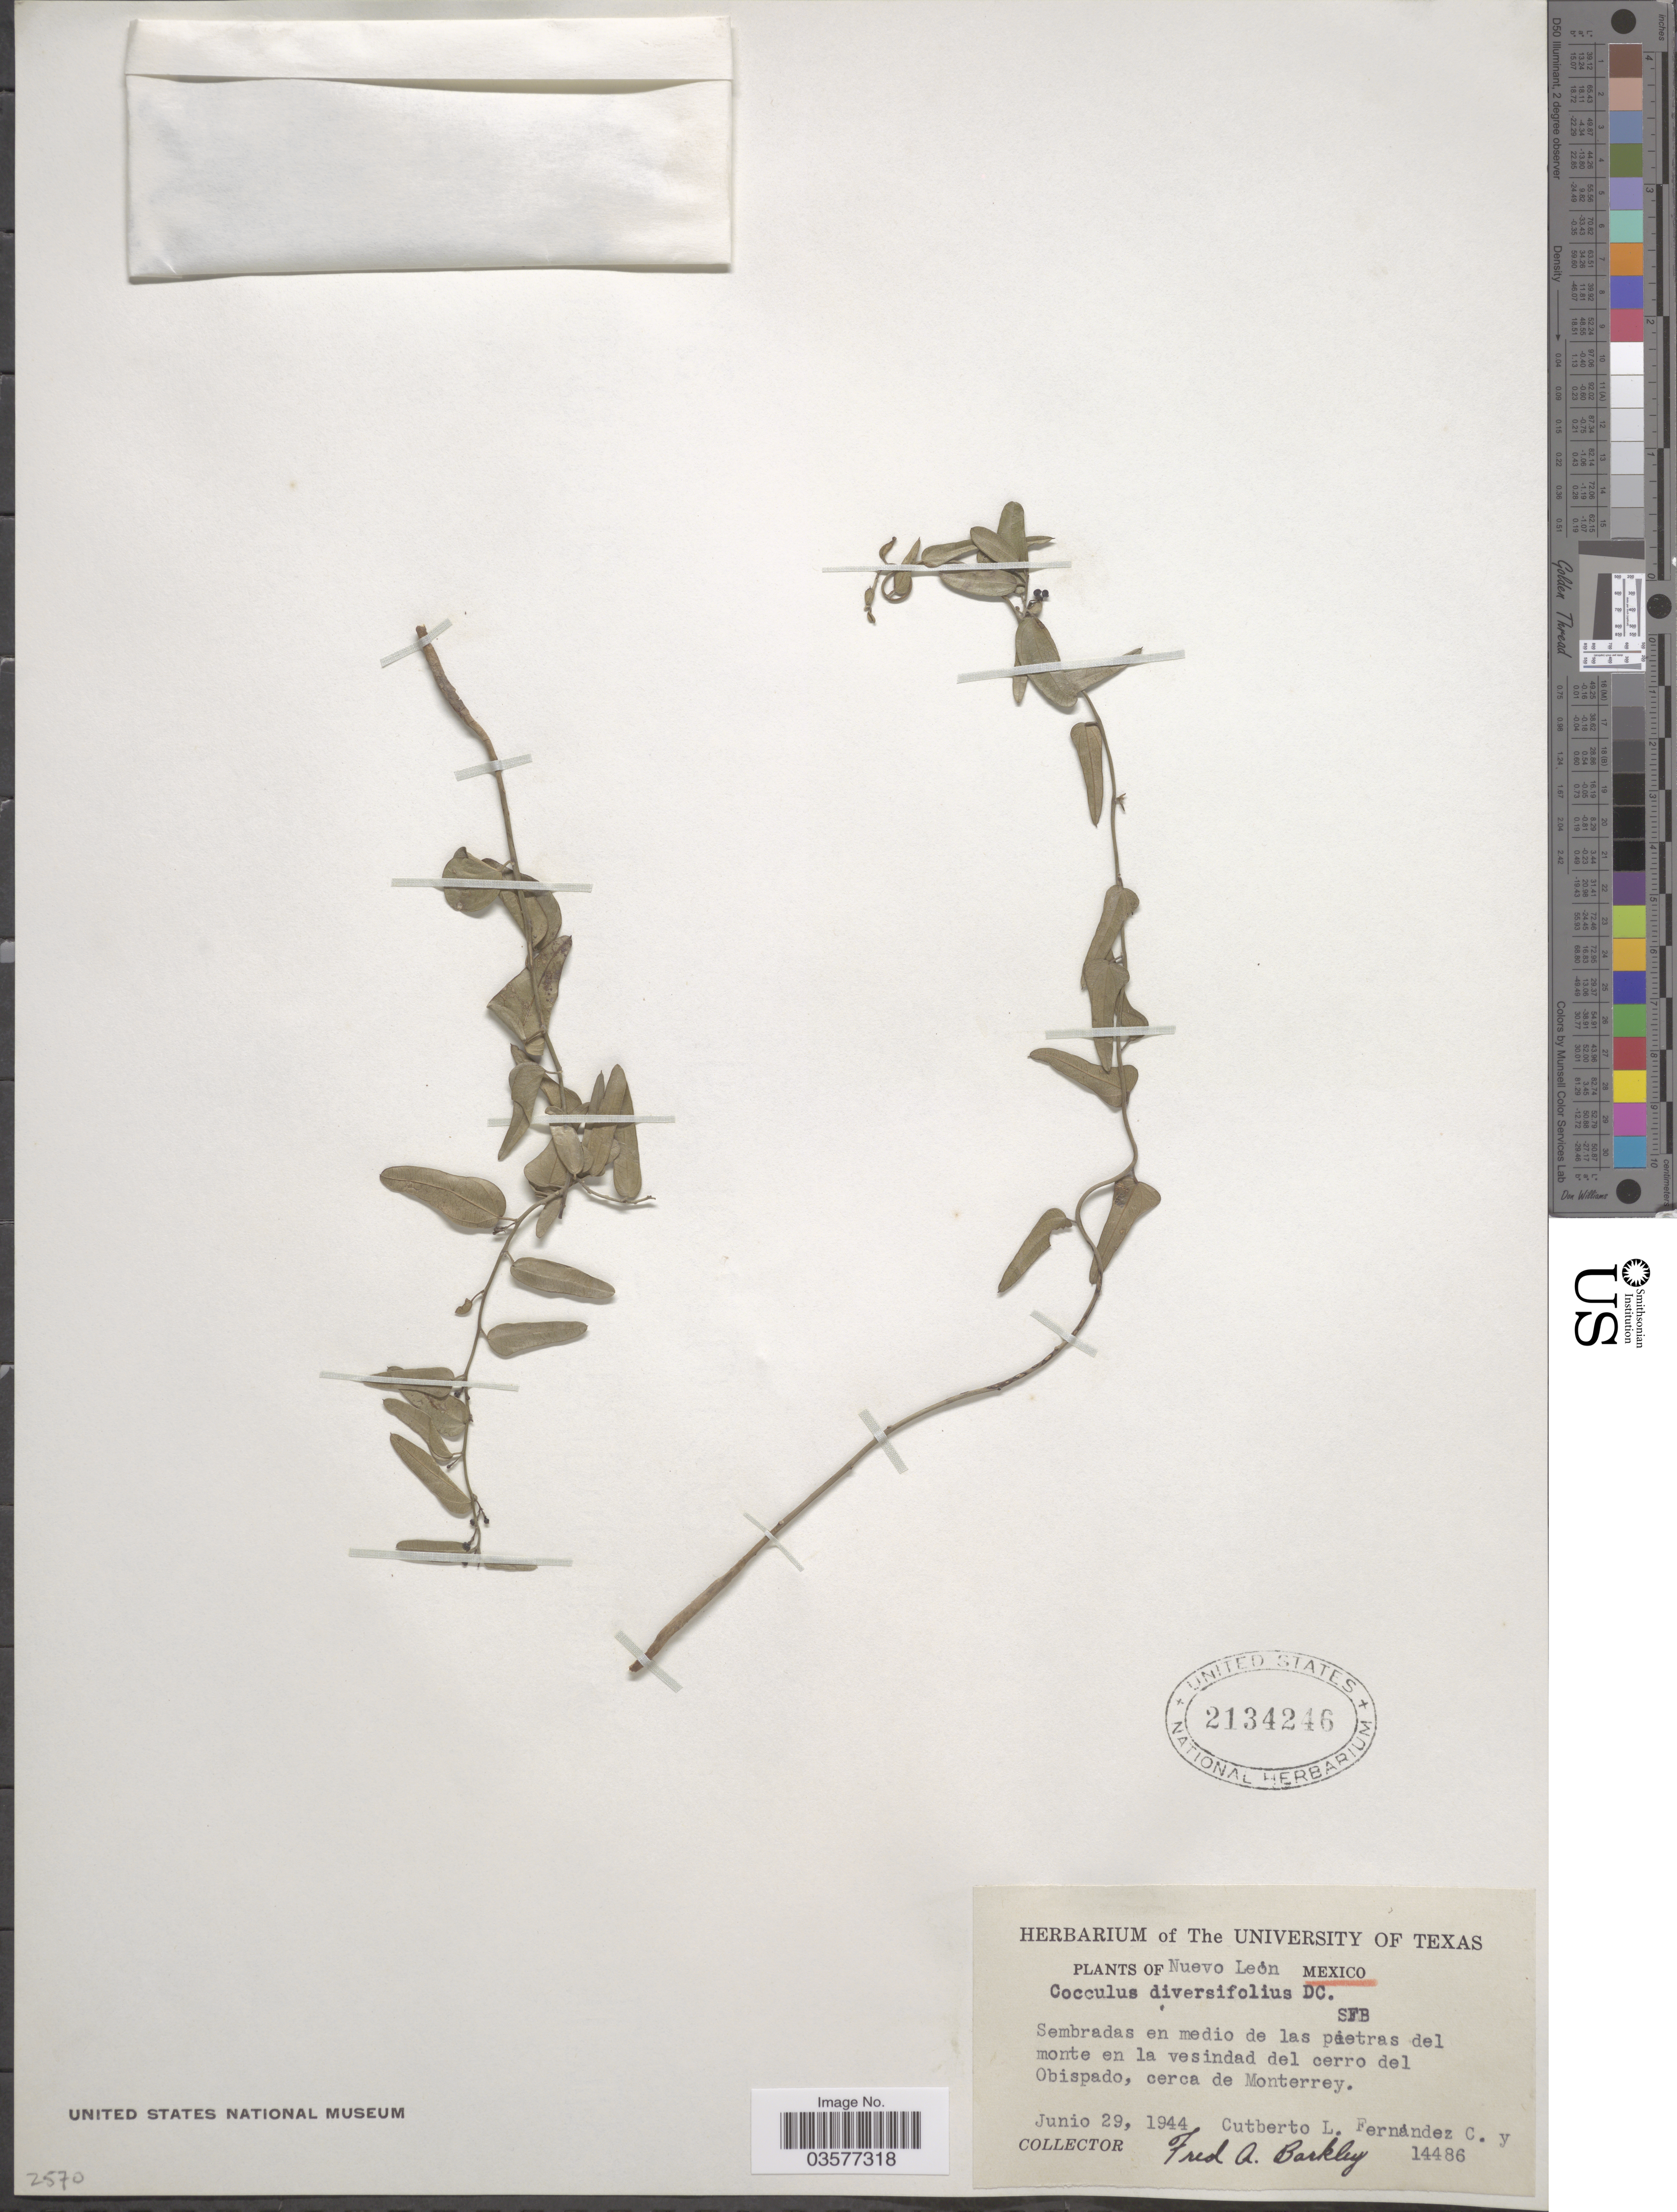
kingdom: Plantae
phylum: Tracheophyta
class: Magnoliopsida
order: Ranunculales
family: Menispermaceae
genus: Cocculus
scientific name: Cocculus diversifolius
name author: DC.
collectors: C. L. Fernández C. & F. A. Barkley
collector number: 14486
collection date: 1944-06-29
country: Mexico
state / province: Nuevo León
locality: Sembradas en medio de las pietras del monte en la vesindad del cerro del Obispado, cerca de Monterey.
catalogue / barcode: US 2134246